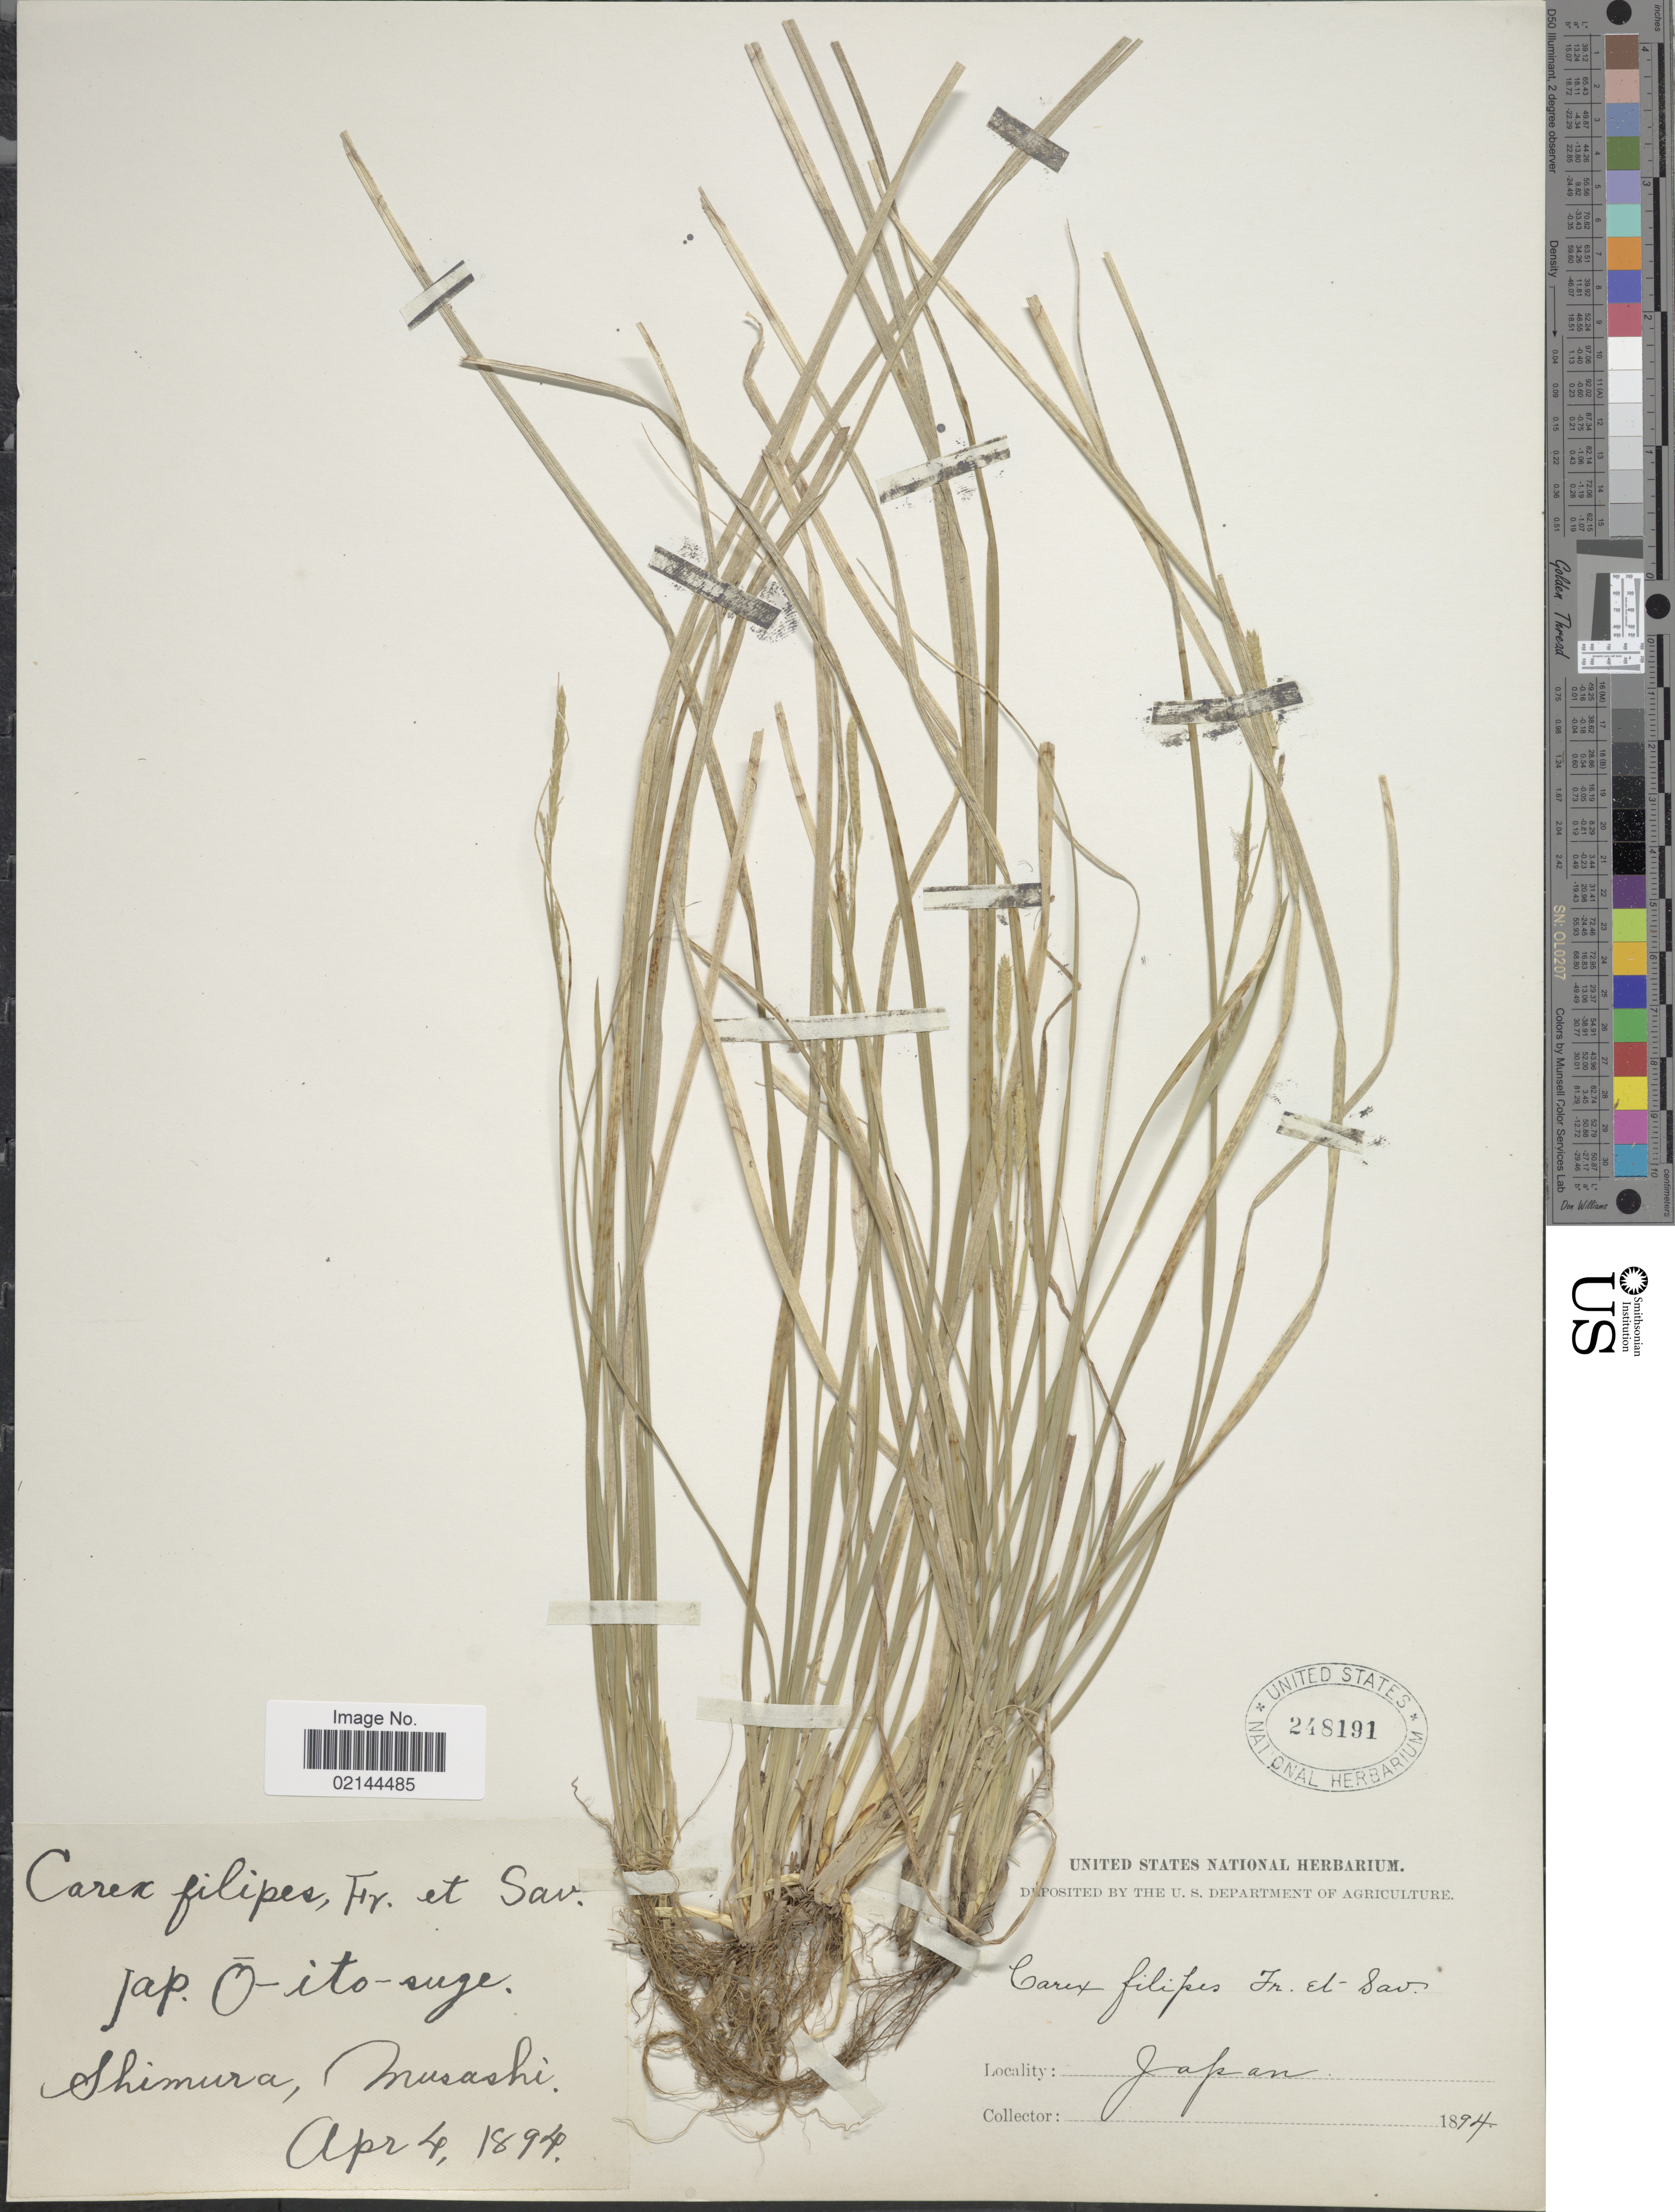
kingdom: Plantae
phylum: Tracheophyta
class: Liliopsida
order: Poales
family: Cyperaceae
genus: Carex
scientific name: Carex filipes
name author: Franch. & Sav.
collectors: Shimura & Musashi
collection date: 1894-04-04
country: Japan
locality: Jap. o-ito-suge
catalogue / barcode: US 248191